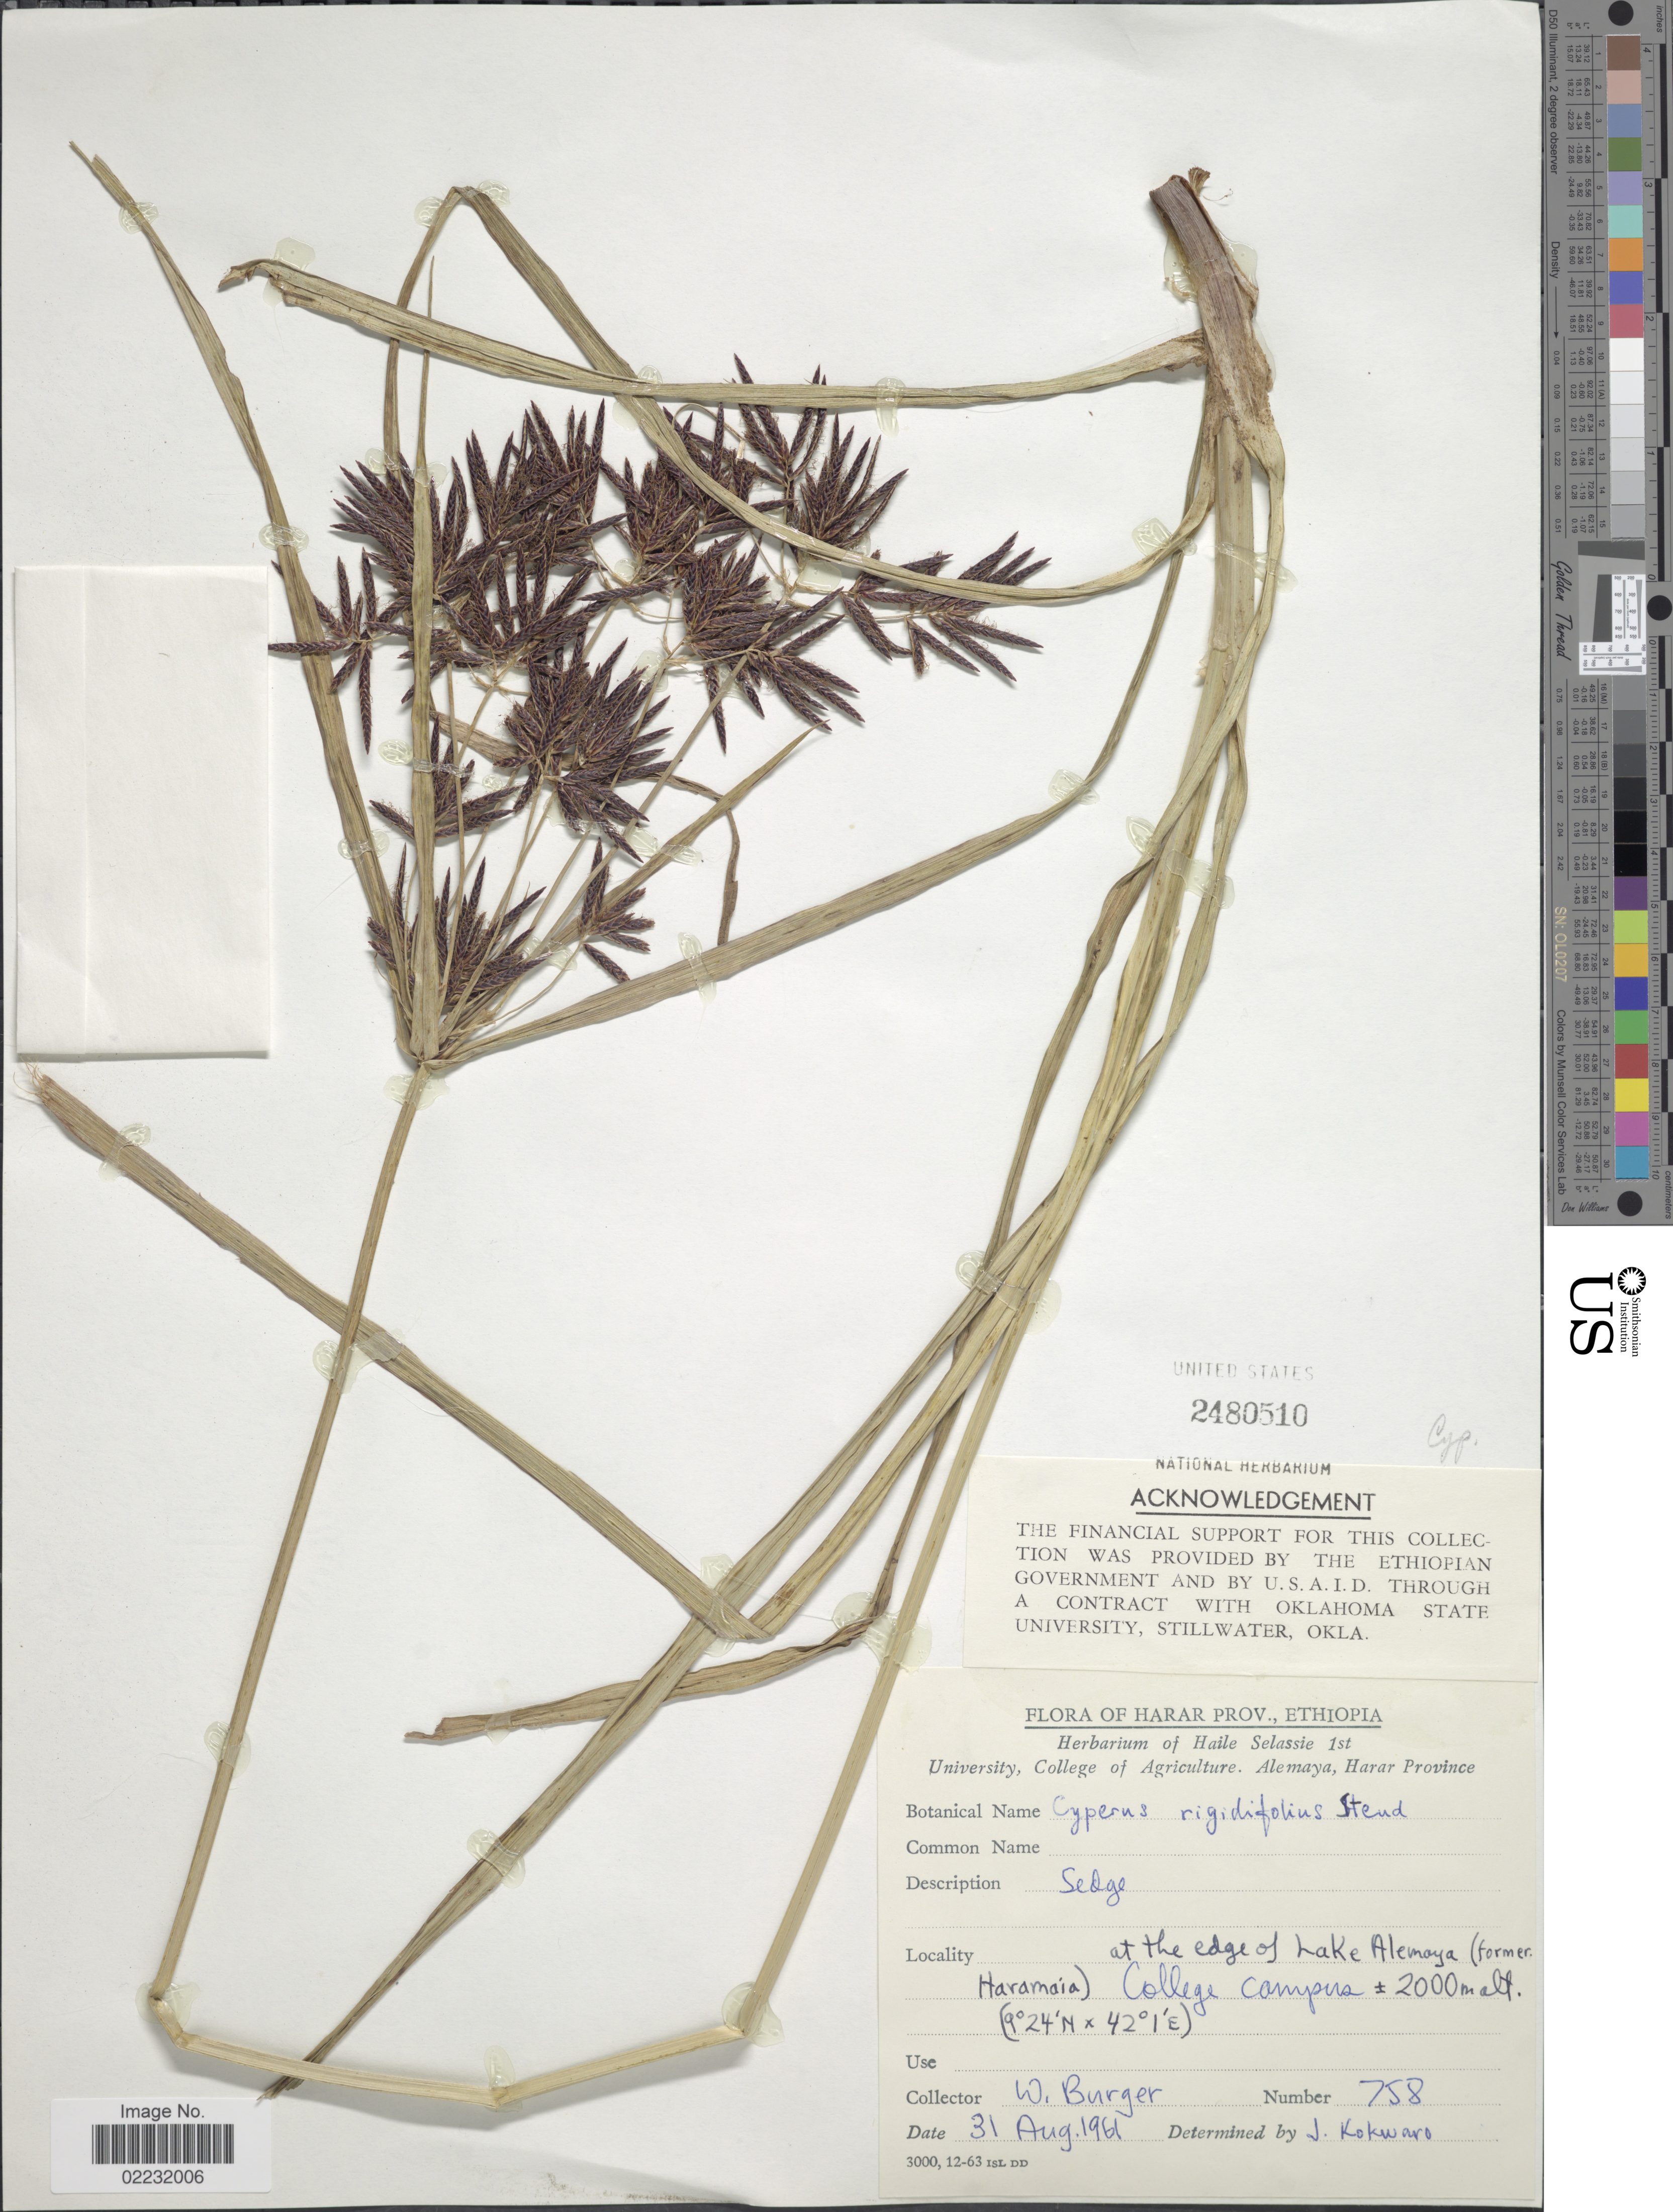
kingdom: Plantae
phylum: Tracheophyta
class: Liliopsida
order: Poales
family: Cyperaceae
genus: Cyperus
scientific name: Cyperus rigidifolius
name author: Steud.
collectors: W. Burger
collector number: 758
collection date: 1961-08-31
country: Ethiopia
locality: Harar Prov., at the edge of Lake Alemaya (former Haramia) College Campus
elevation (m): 200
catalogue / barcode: US 2480510